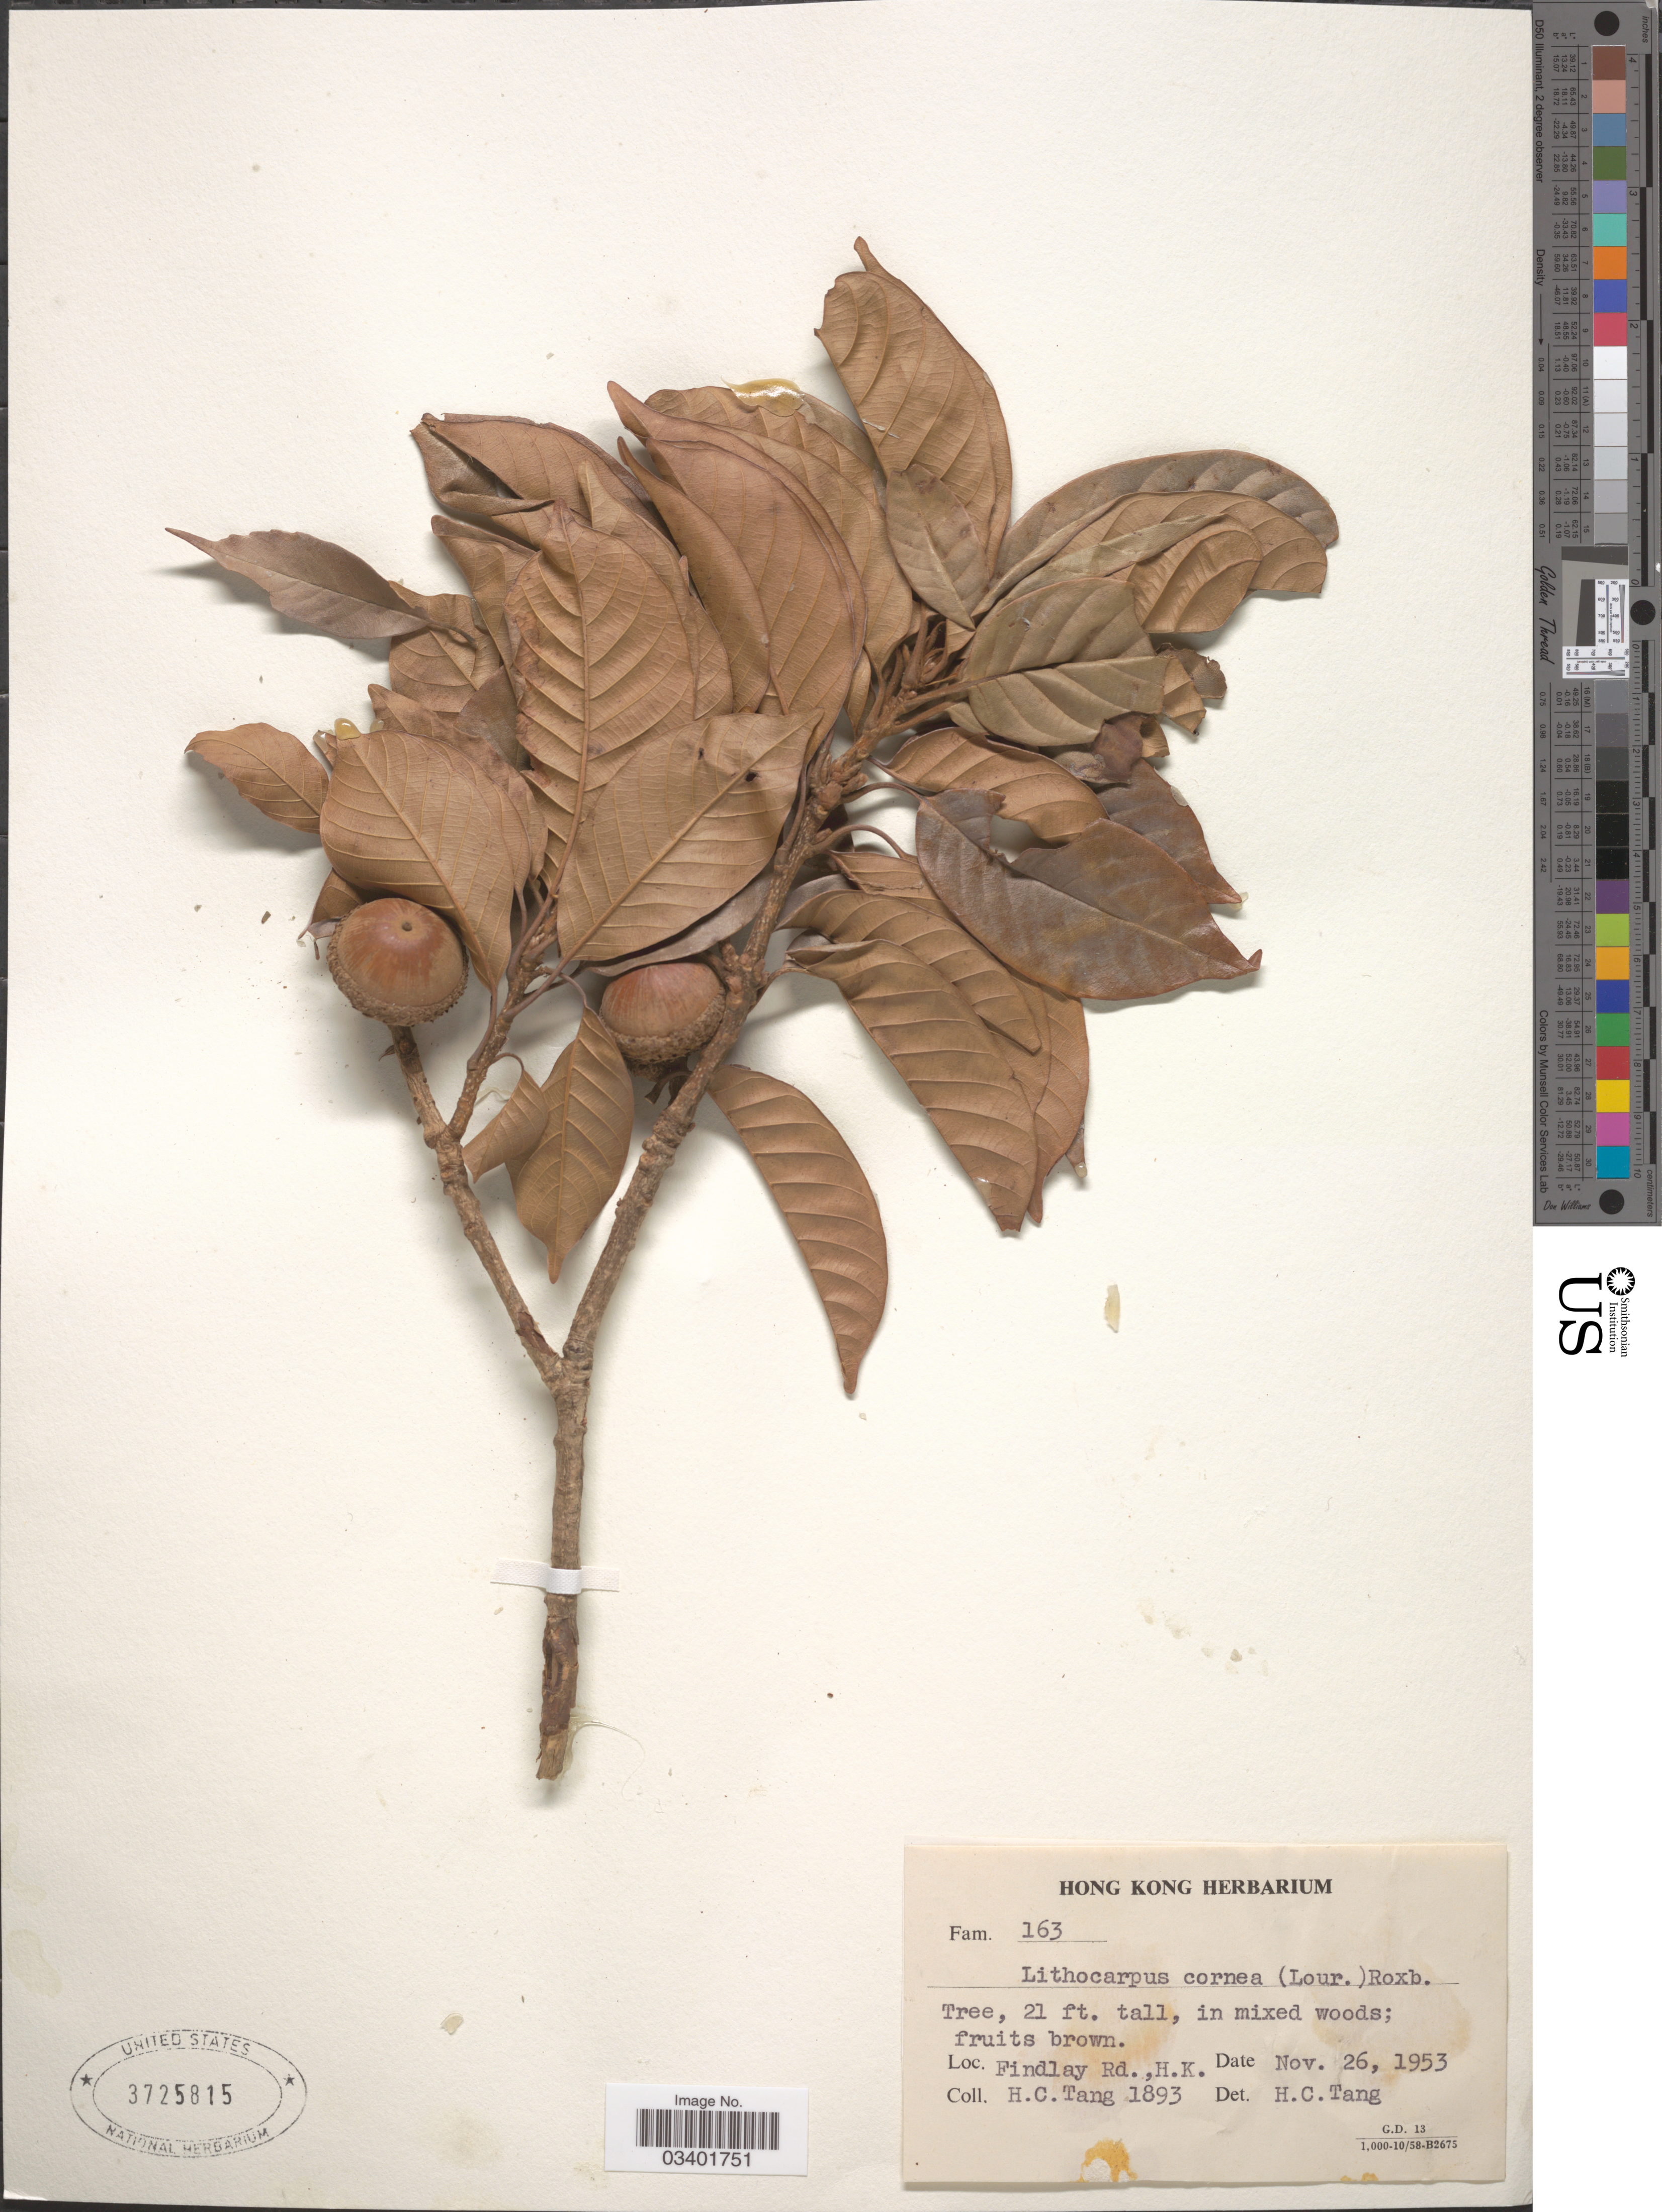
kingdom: Plantae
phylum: Tracheophyta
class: Magnoliopsida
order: Fagales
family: Fagaceae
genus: Lithocarpus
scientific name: Lithocarpus corneus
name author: (Lour.) Rehder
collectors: H. Tang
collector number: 1893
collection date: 1953-11-26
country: China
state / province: Hong Kong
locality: Findlay Rd.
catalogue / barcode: US 3725815